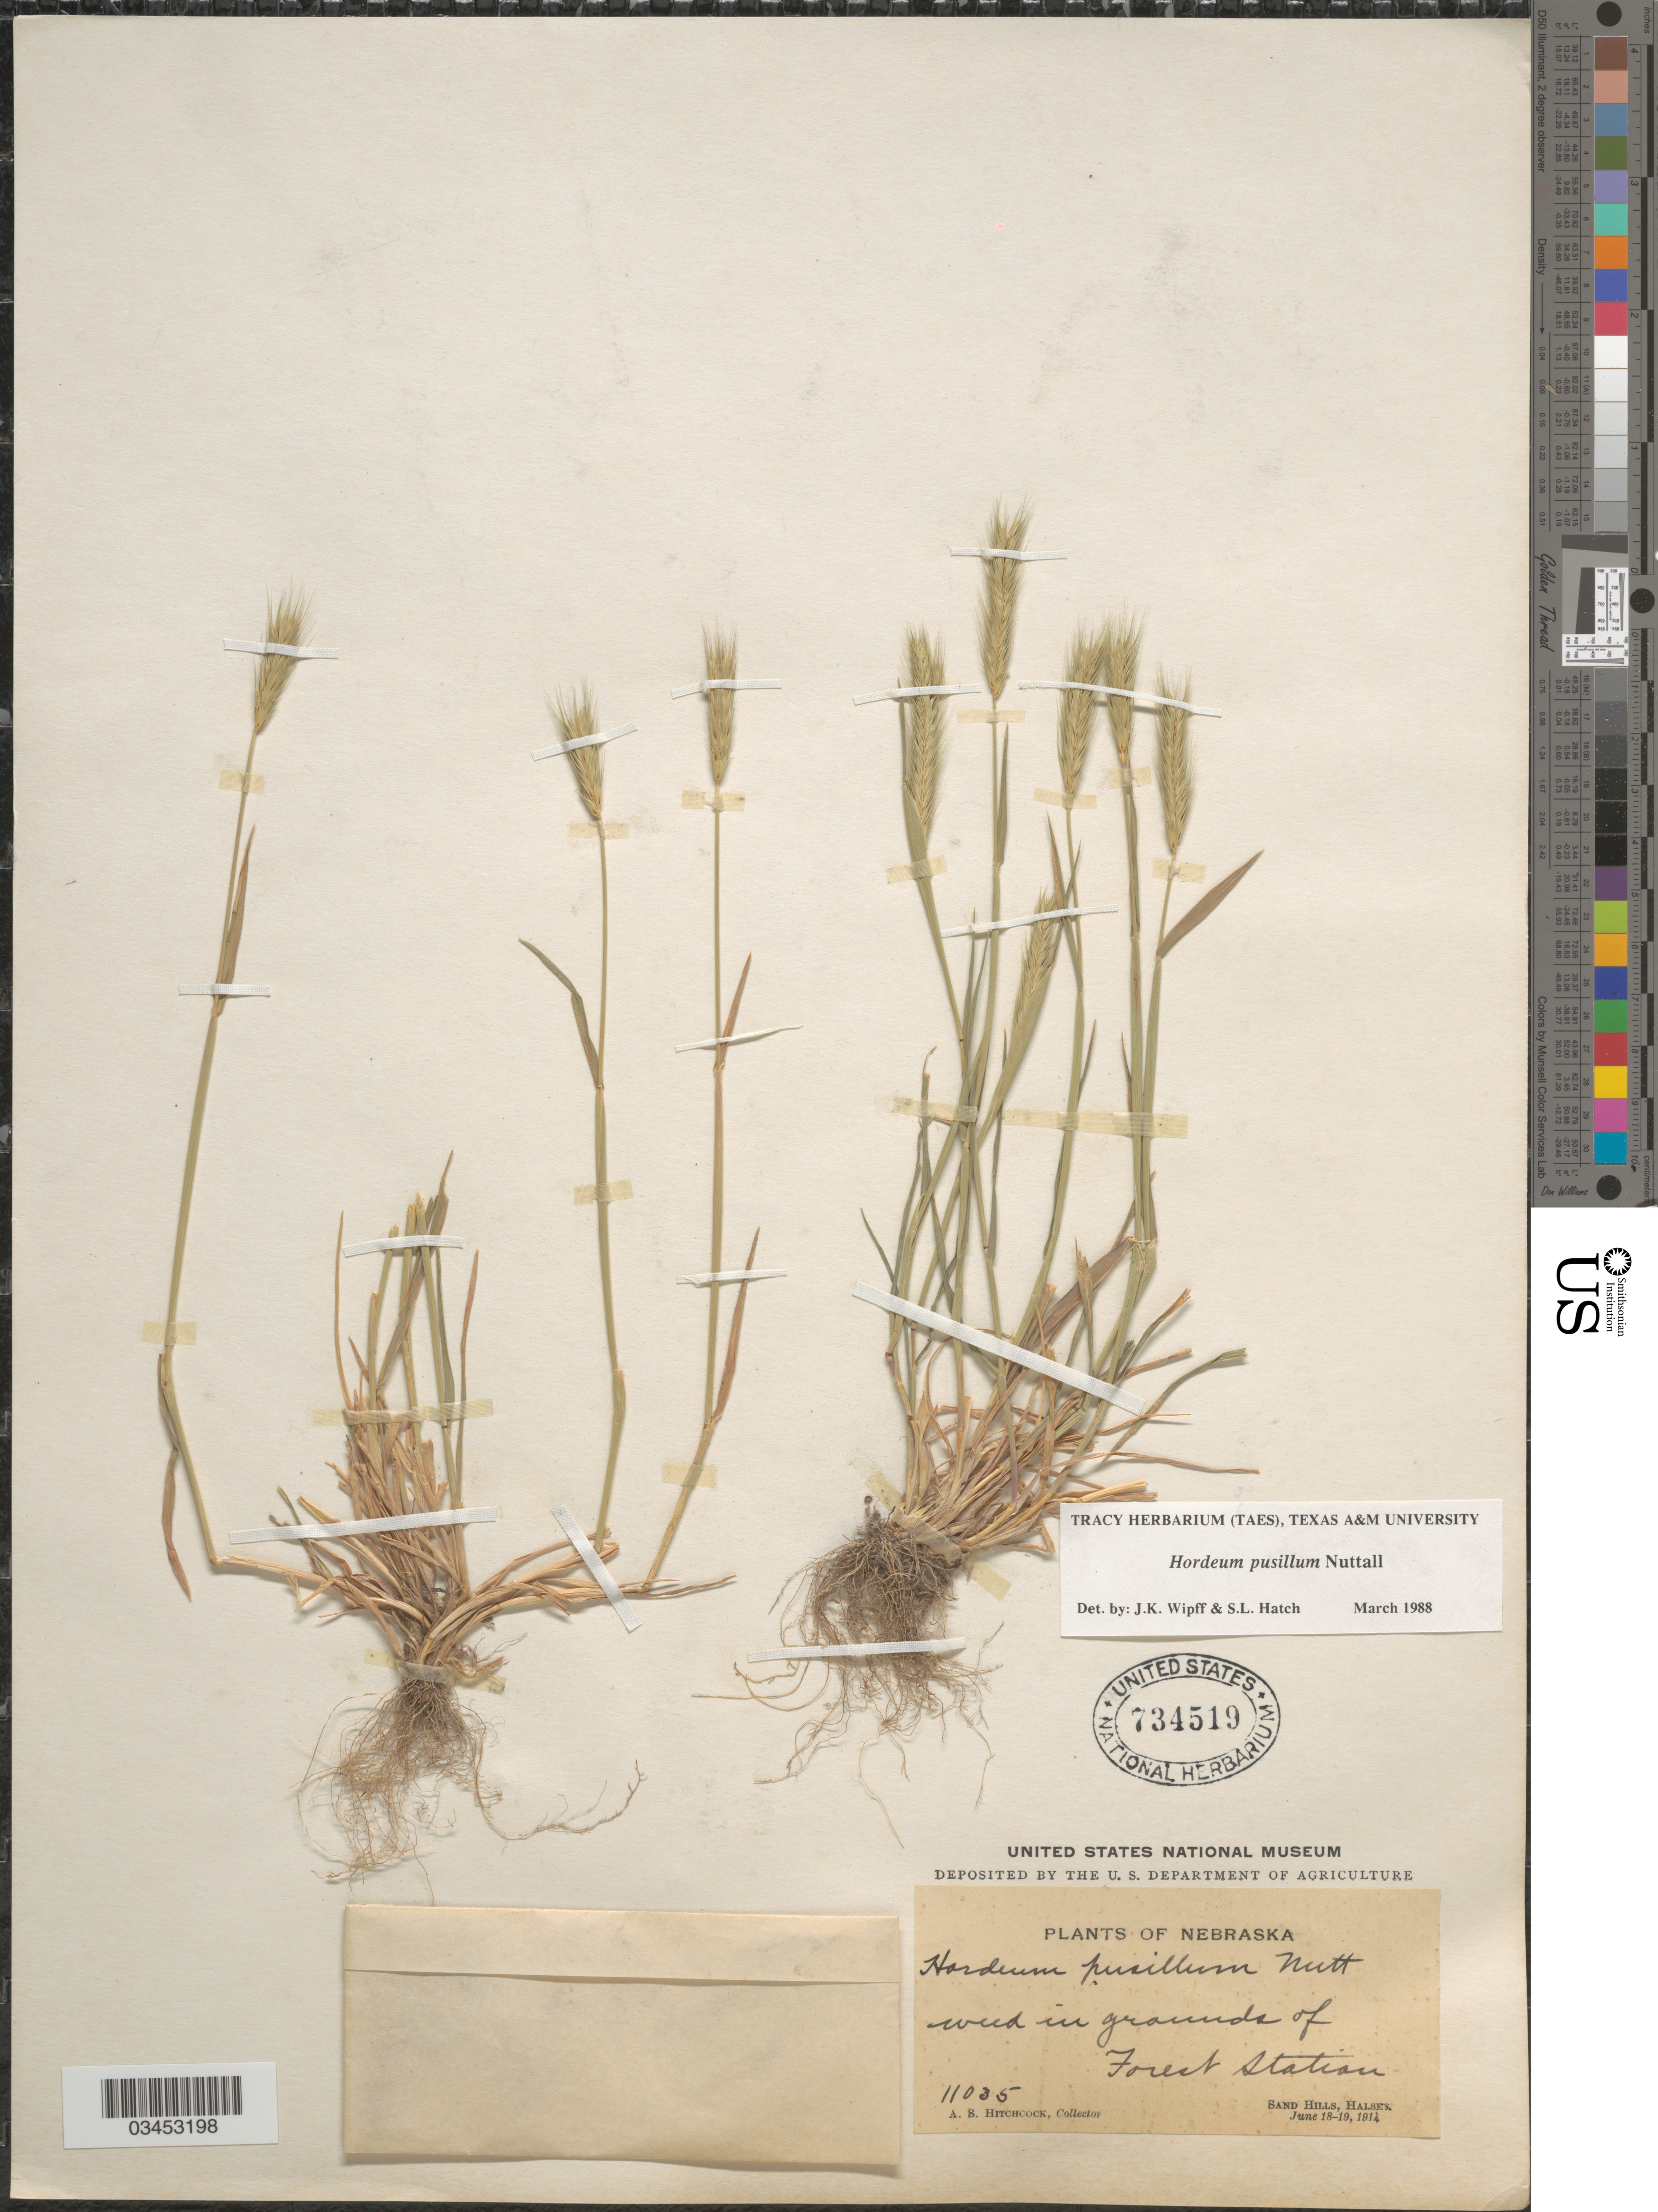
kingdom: Plantae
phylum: Tracheophyta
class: Liliopsida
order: Poales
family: Poaceae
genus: Hordeum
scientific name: Hordeum pusillum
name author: Nutt.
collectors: A. S. Hitchcock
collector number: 11035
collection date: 1914-06-18/1914-06-19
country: United States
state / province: Nebraska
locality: Weed in grounds of Forest Station. Sand Hills, Halsey.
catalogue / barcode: US 734519